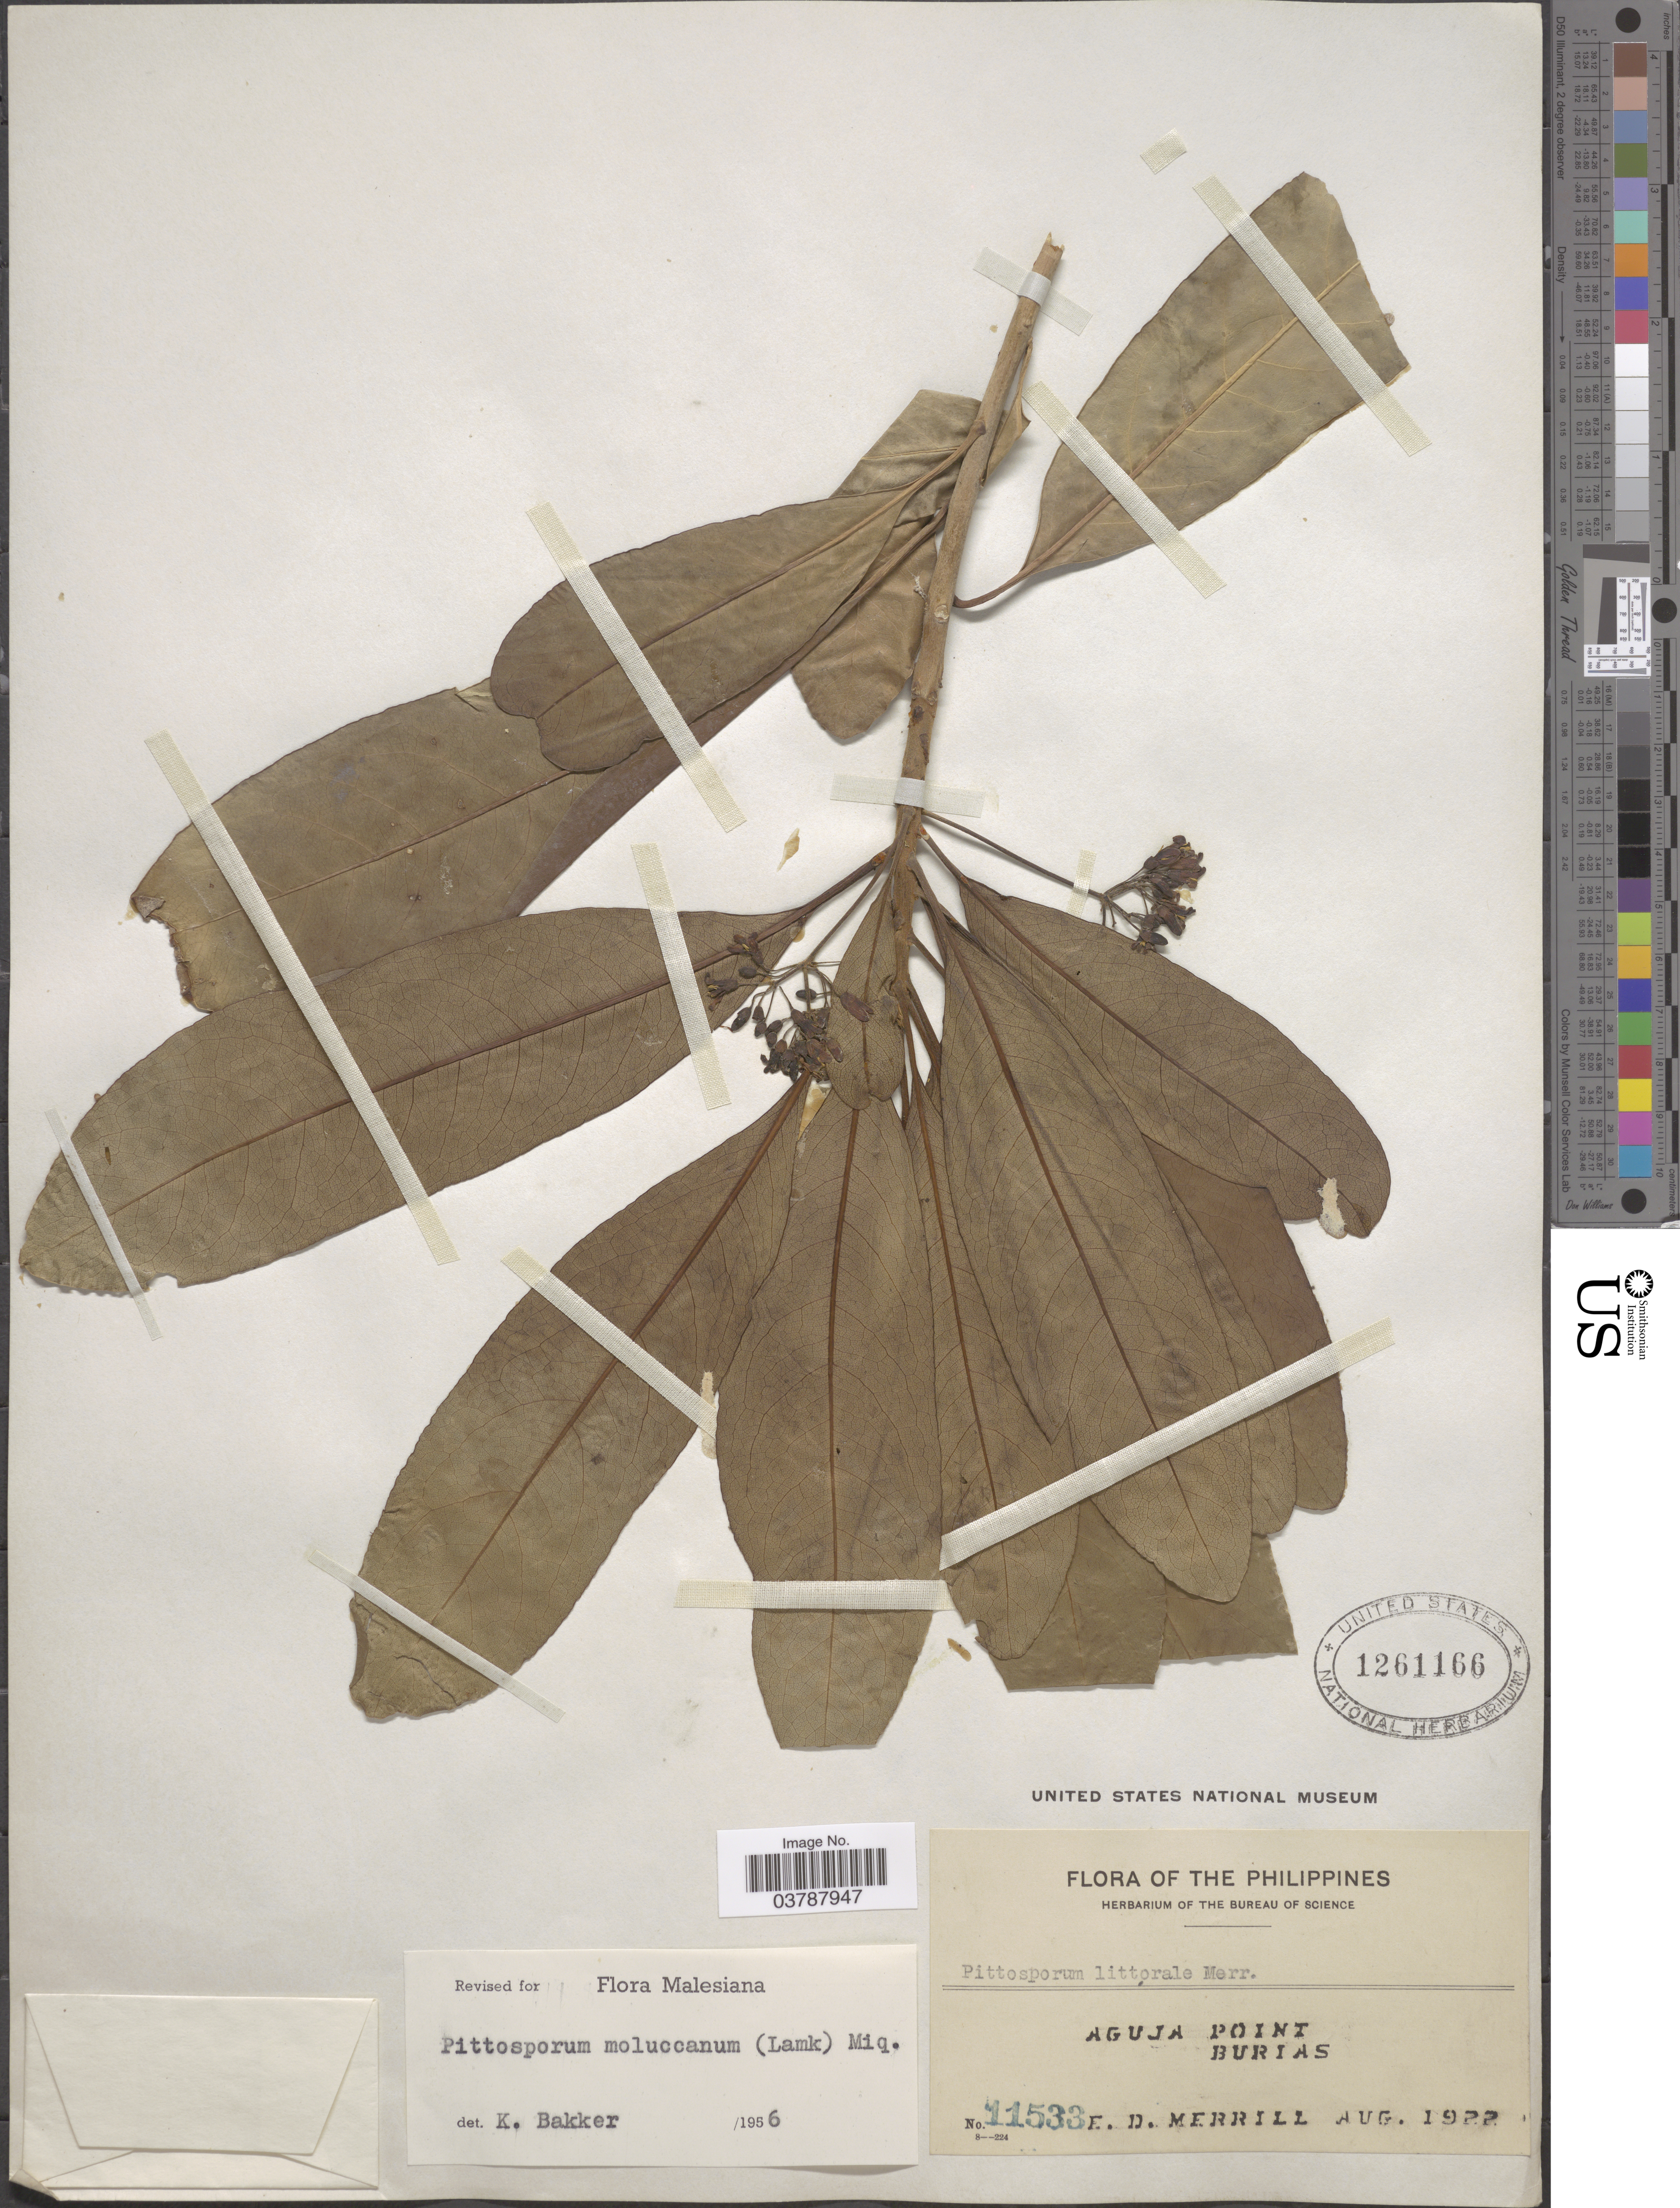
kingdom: Plantae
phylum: Tracheophyta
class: Magnoliopsida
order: Apiales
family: Pittosporaceae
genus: Pittosporum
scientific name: Pittosporum moluccanum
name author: (Lam.) Miq.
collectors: E. D. Merrill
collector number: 11533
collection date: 1922-08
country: Philippines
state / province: Bicol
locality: Aguja Point. Burias.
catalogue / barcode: US 1261166